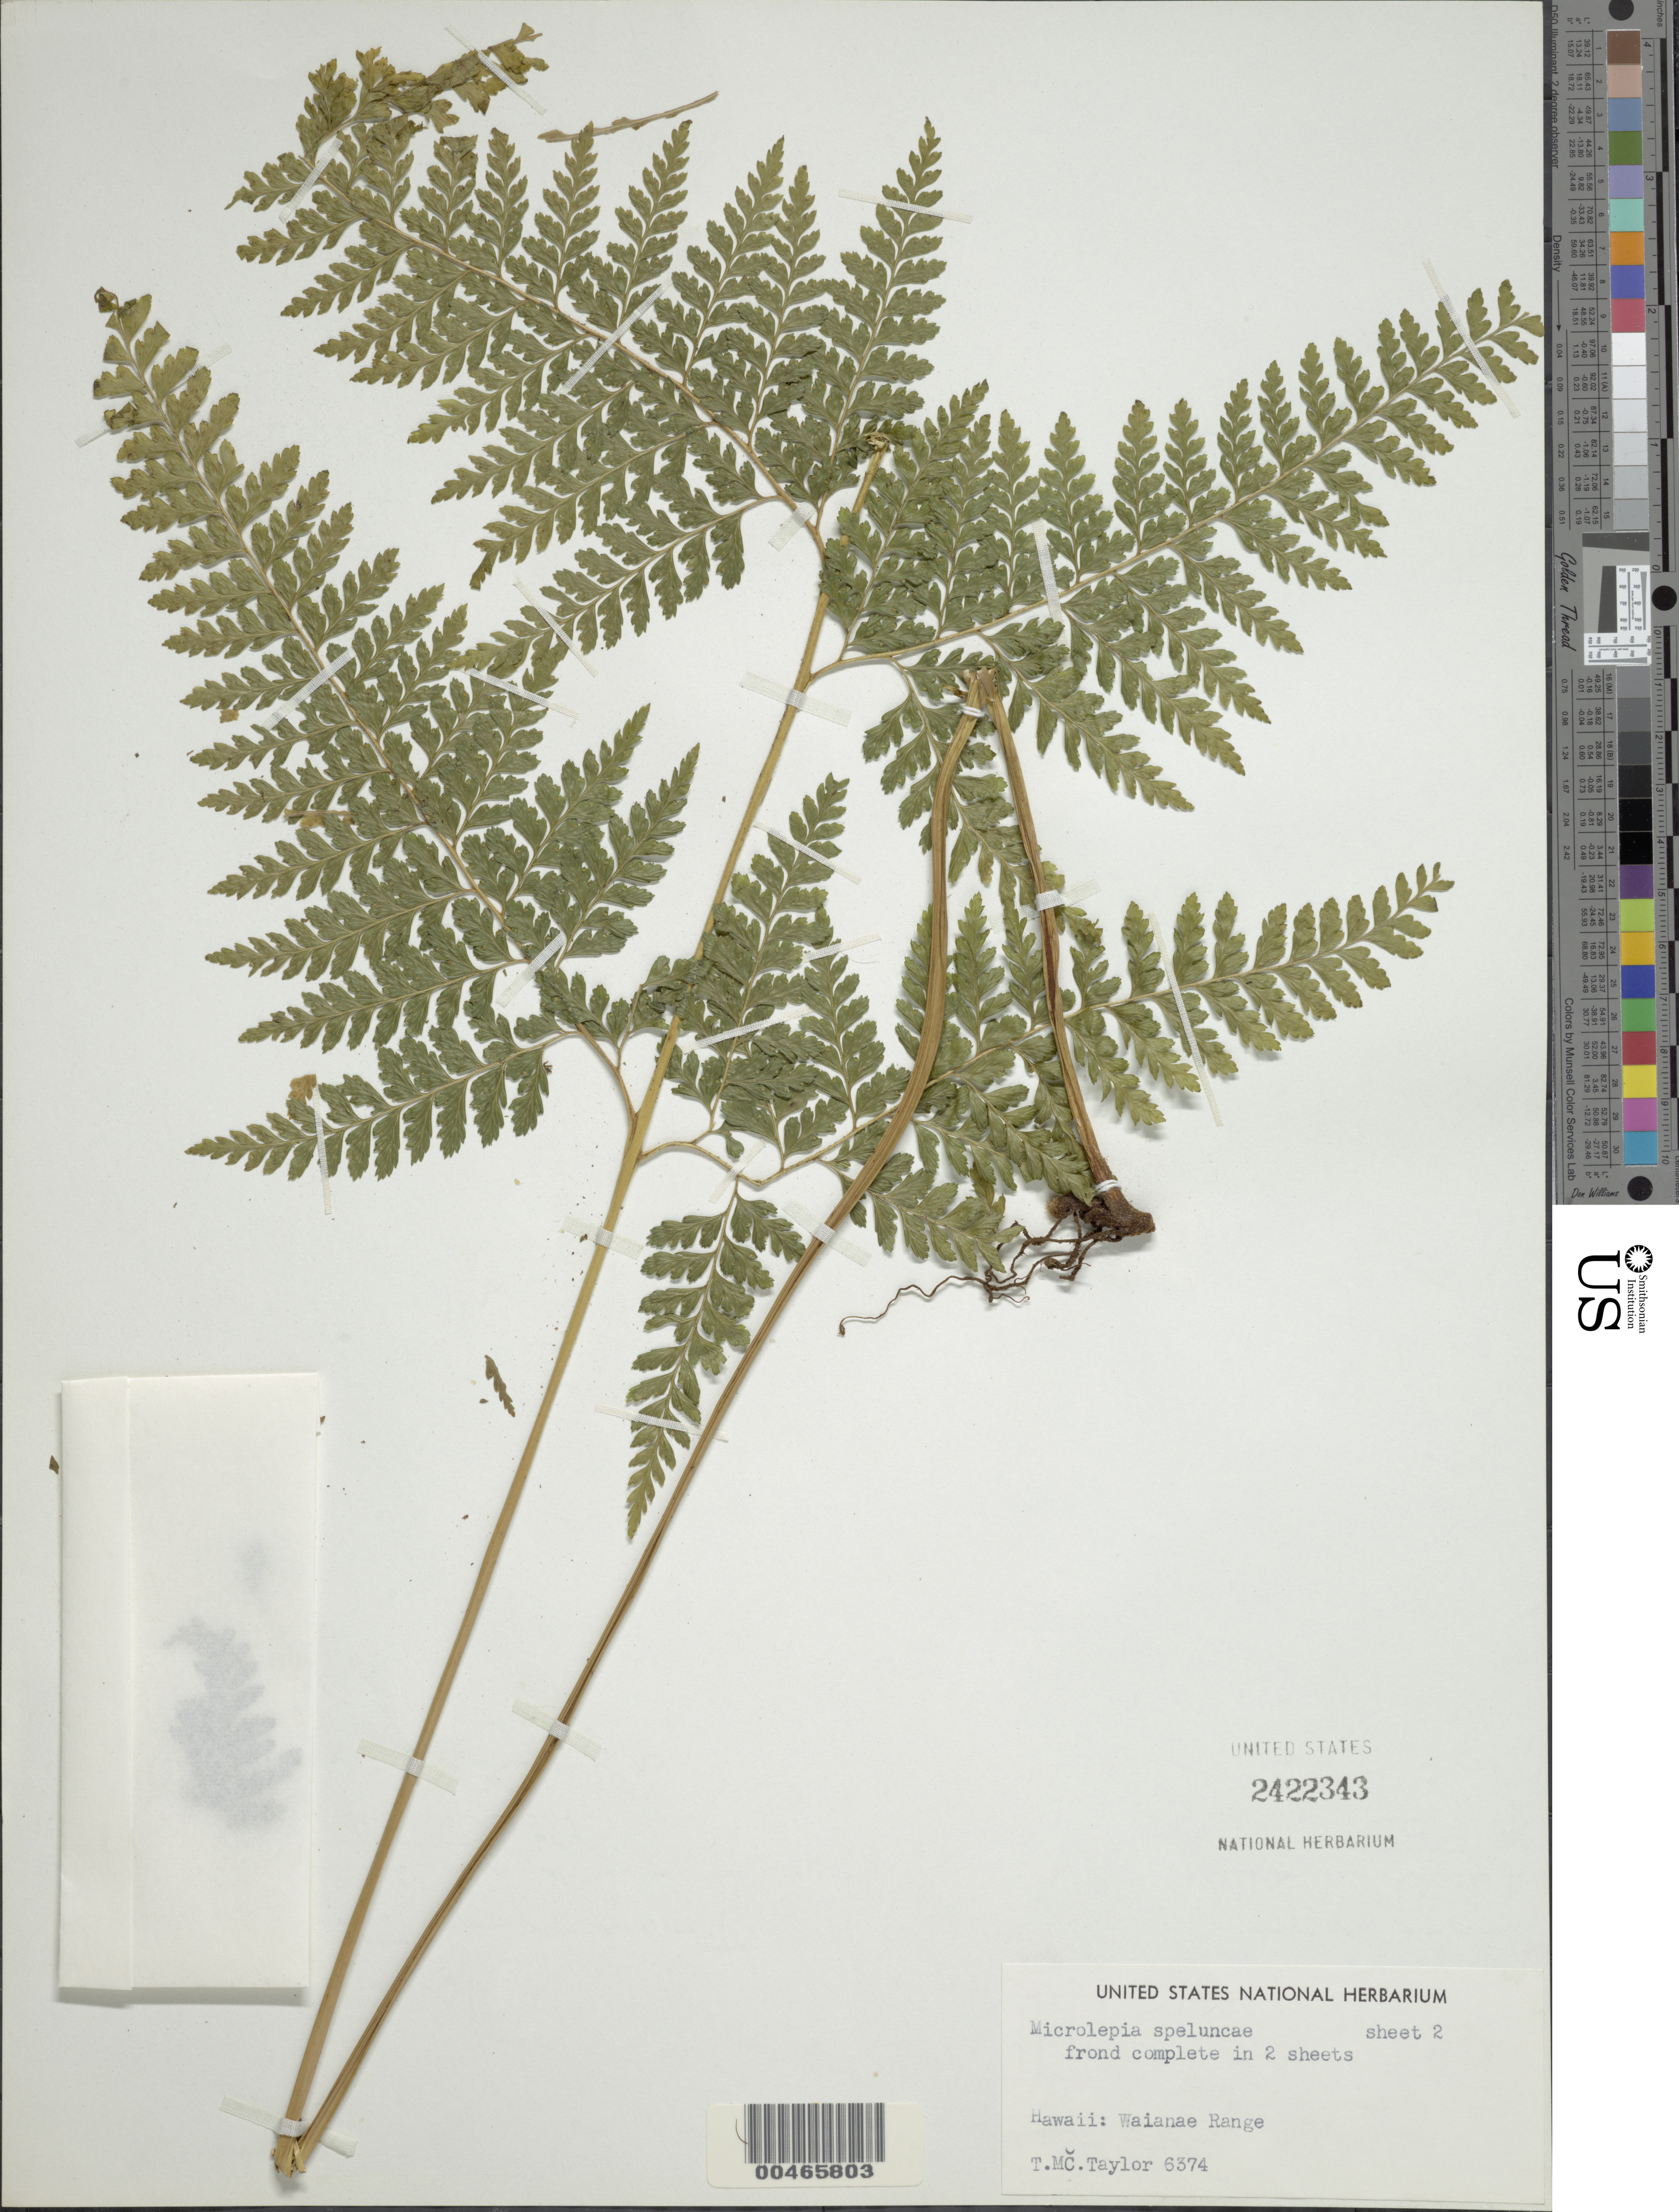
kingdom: Plantae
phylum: Tracheophyta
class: Polypodiopsida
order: Polypodiales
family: Dennstaedtiaceae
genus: Microlepia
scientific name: Microlepia speluncae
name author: (L.) T. Moore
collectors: T. M. C. Taylor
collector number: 6374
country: United States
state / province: Hawaii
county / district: Honolulu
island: Oahu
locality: Waianae Range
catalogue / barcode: US 2422343